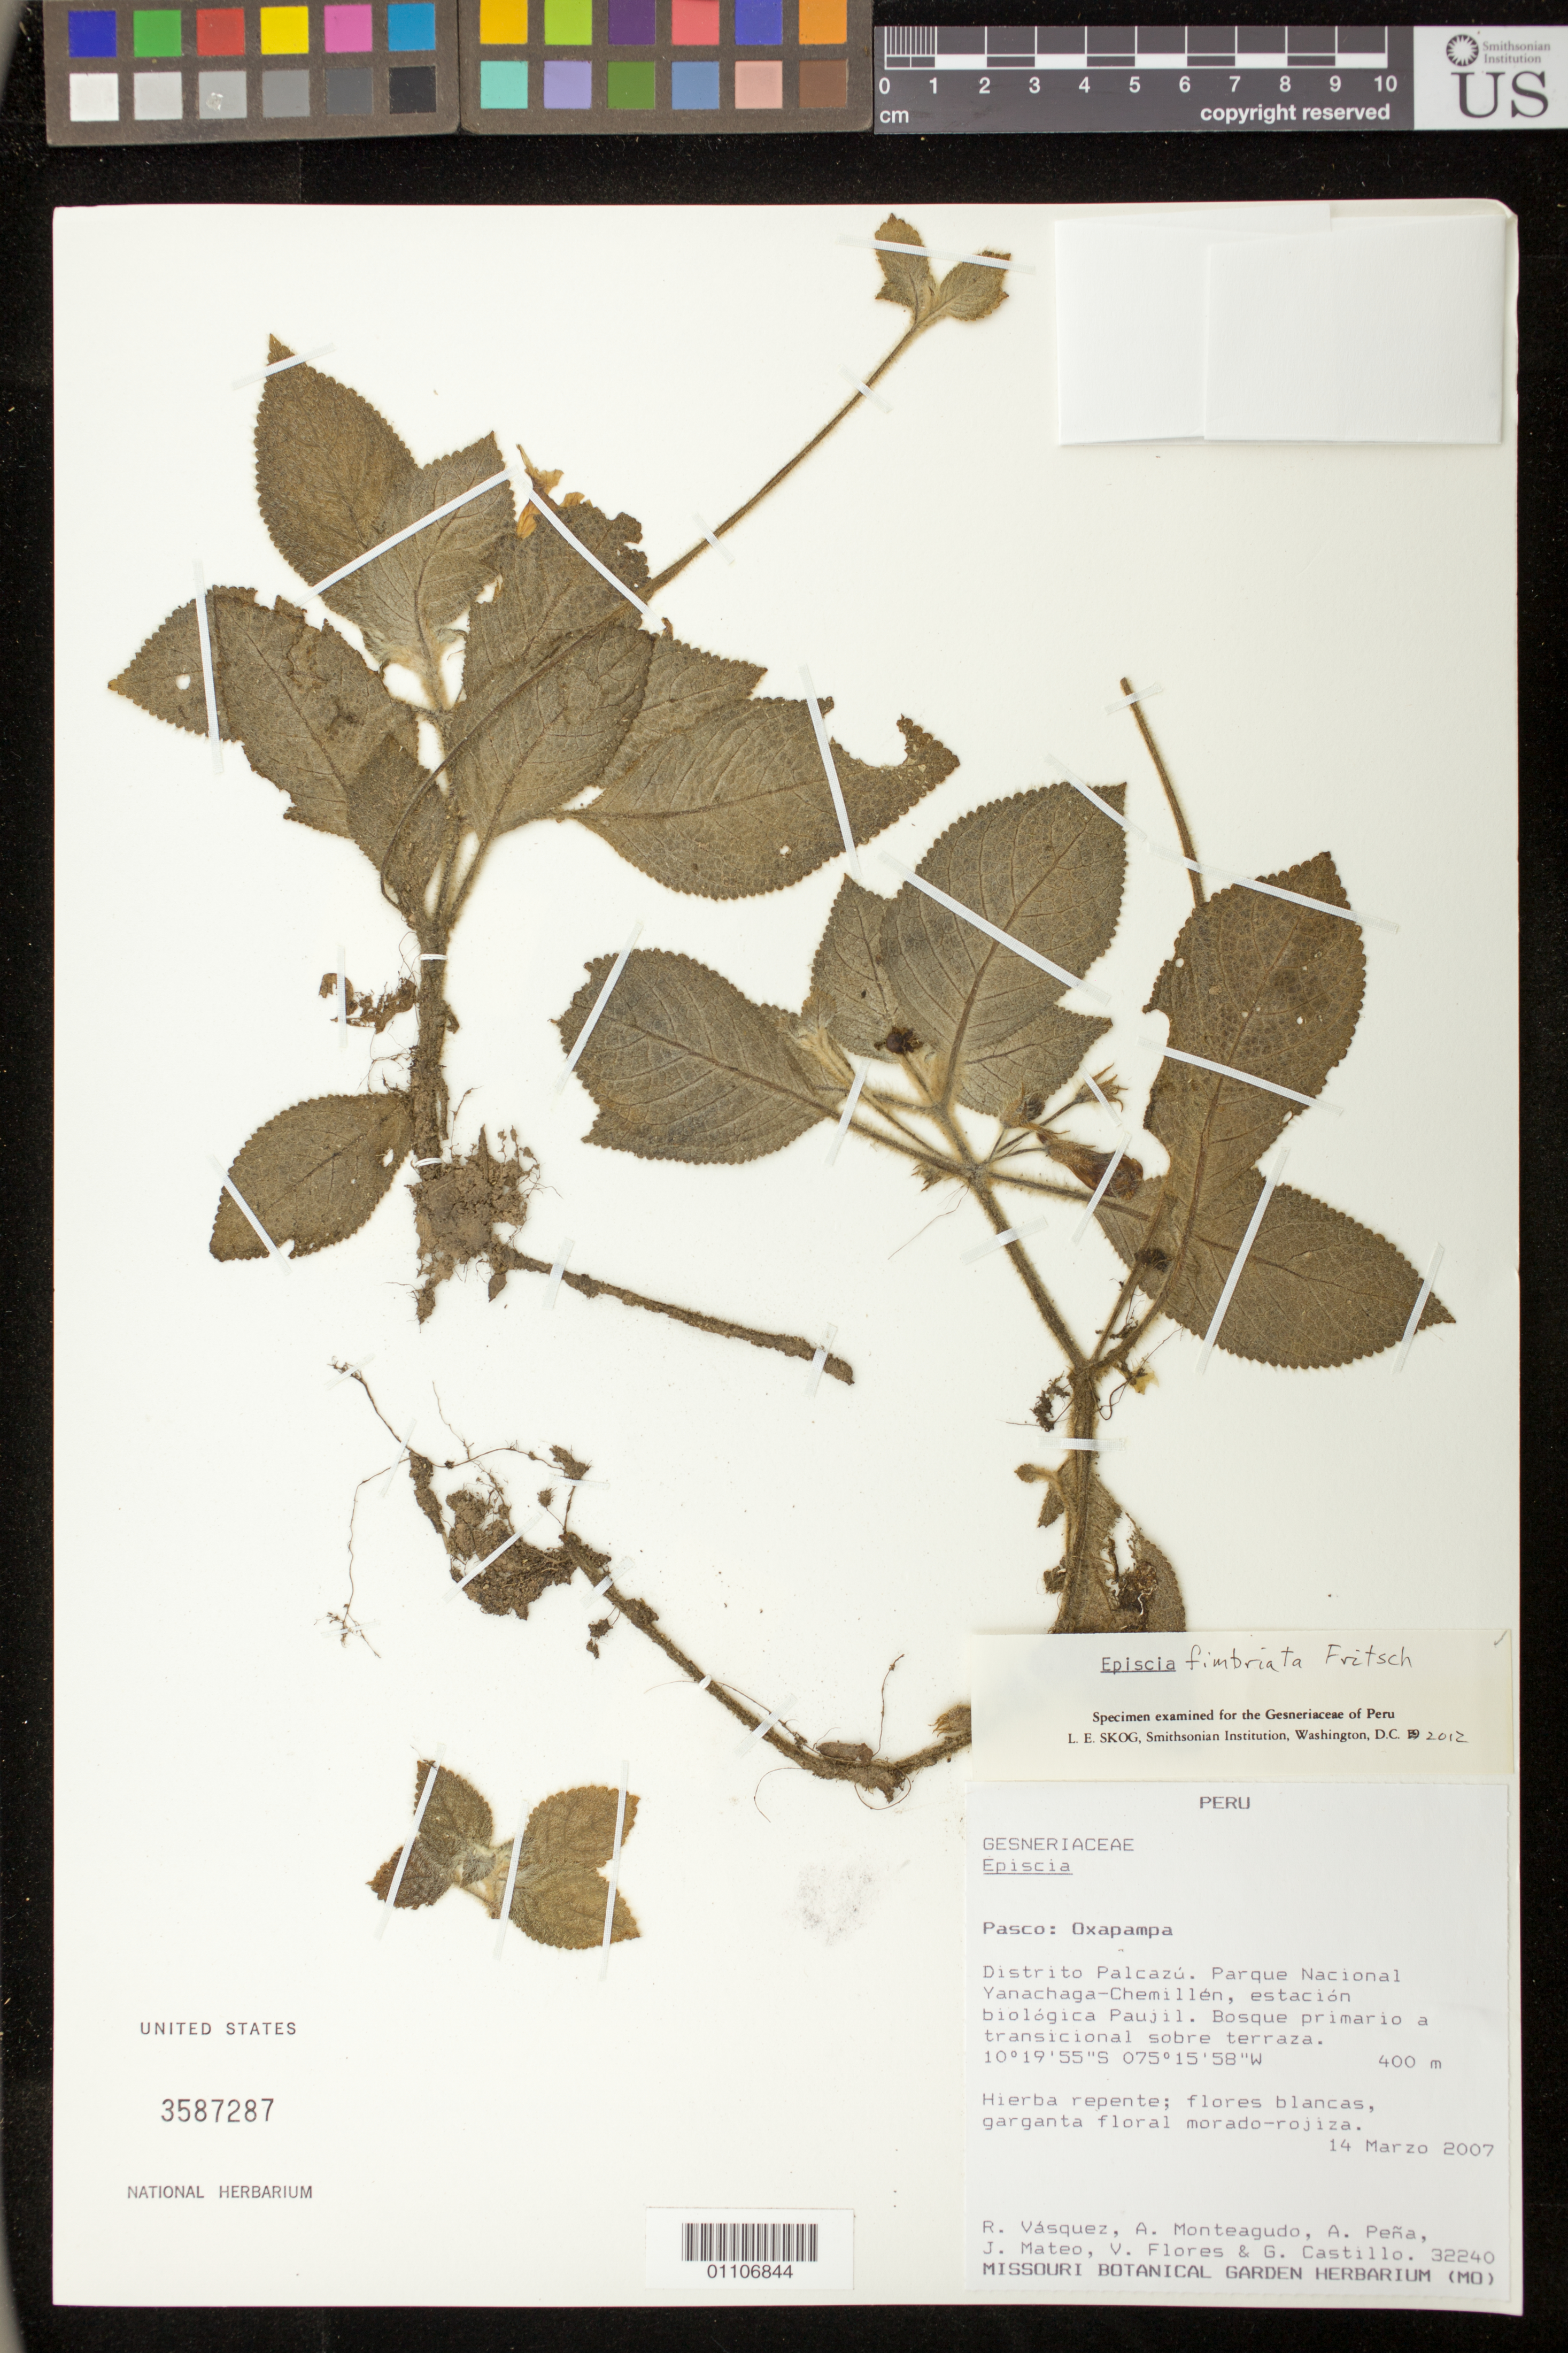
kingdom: Plantae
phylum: Tracheophyta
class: Magnoliopsida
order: Lamiales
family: Gesneriaceae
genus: Episcia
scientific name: Episcia fimbriata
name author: Fritsch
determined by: Skog, Laurence E.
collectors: R. Vásquez, A. Monteguado, A. Pena, J. Mateo, V. Flores & G. Castillo C.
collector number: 32240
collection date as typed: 14 Mar 2007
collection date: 2007-03-14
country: Peru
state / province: Pasco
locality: Oxapampa: Distrito Palcazu. Parque Nacional Yanachaga-Chemillen, estacion biologica Paujil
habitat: Bosque primario a transicional sobre terraza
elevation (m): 400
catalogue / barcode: US 3587287